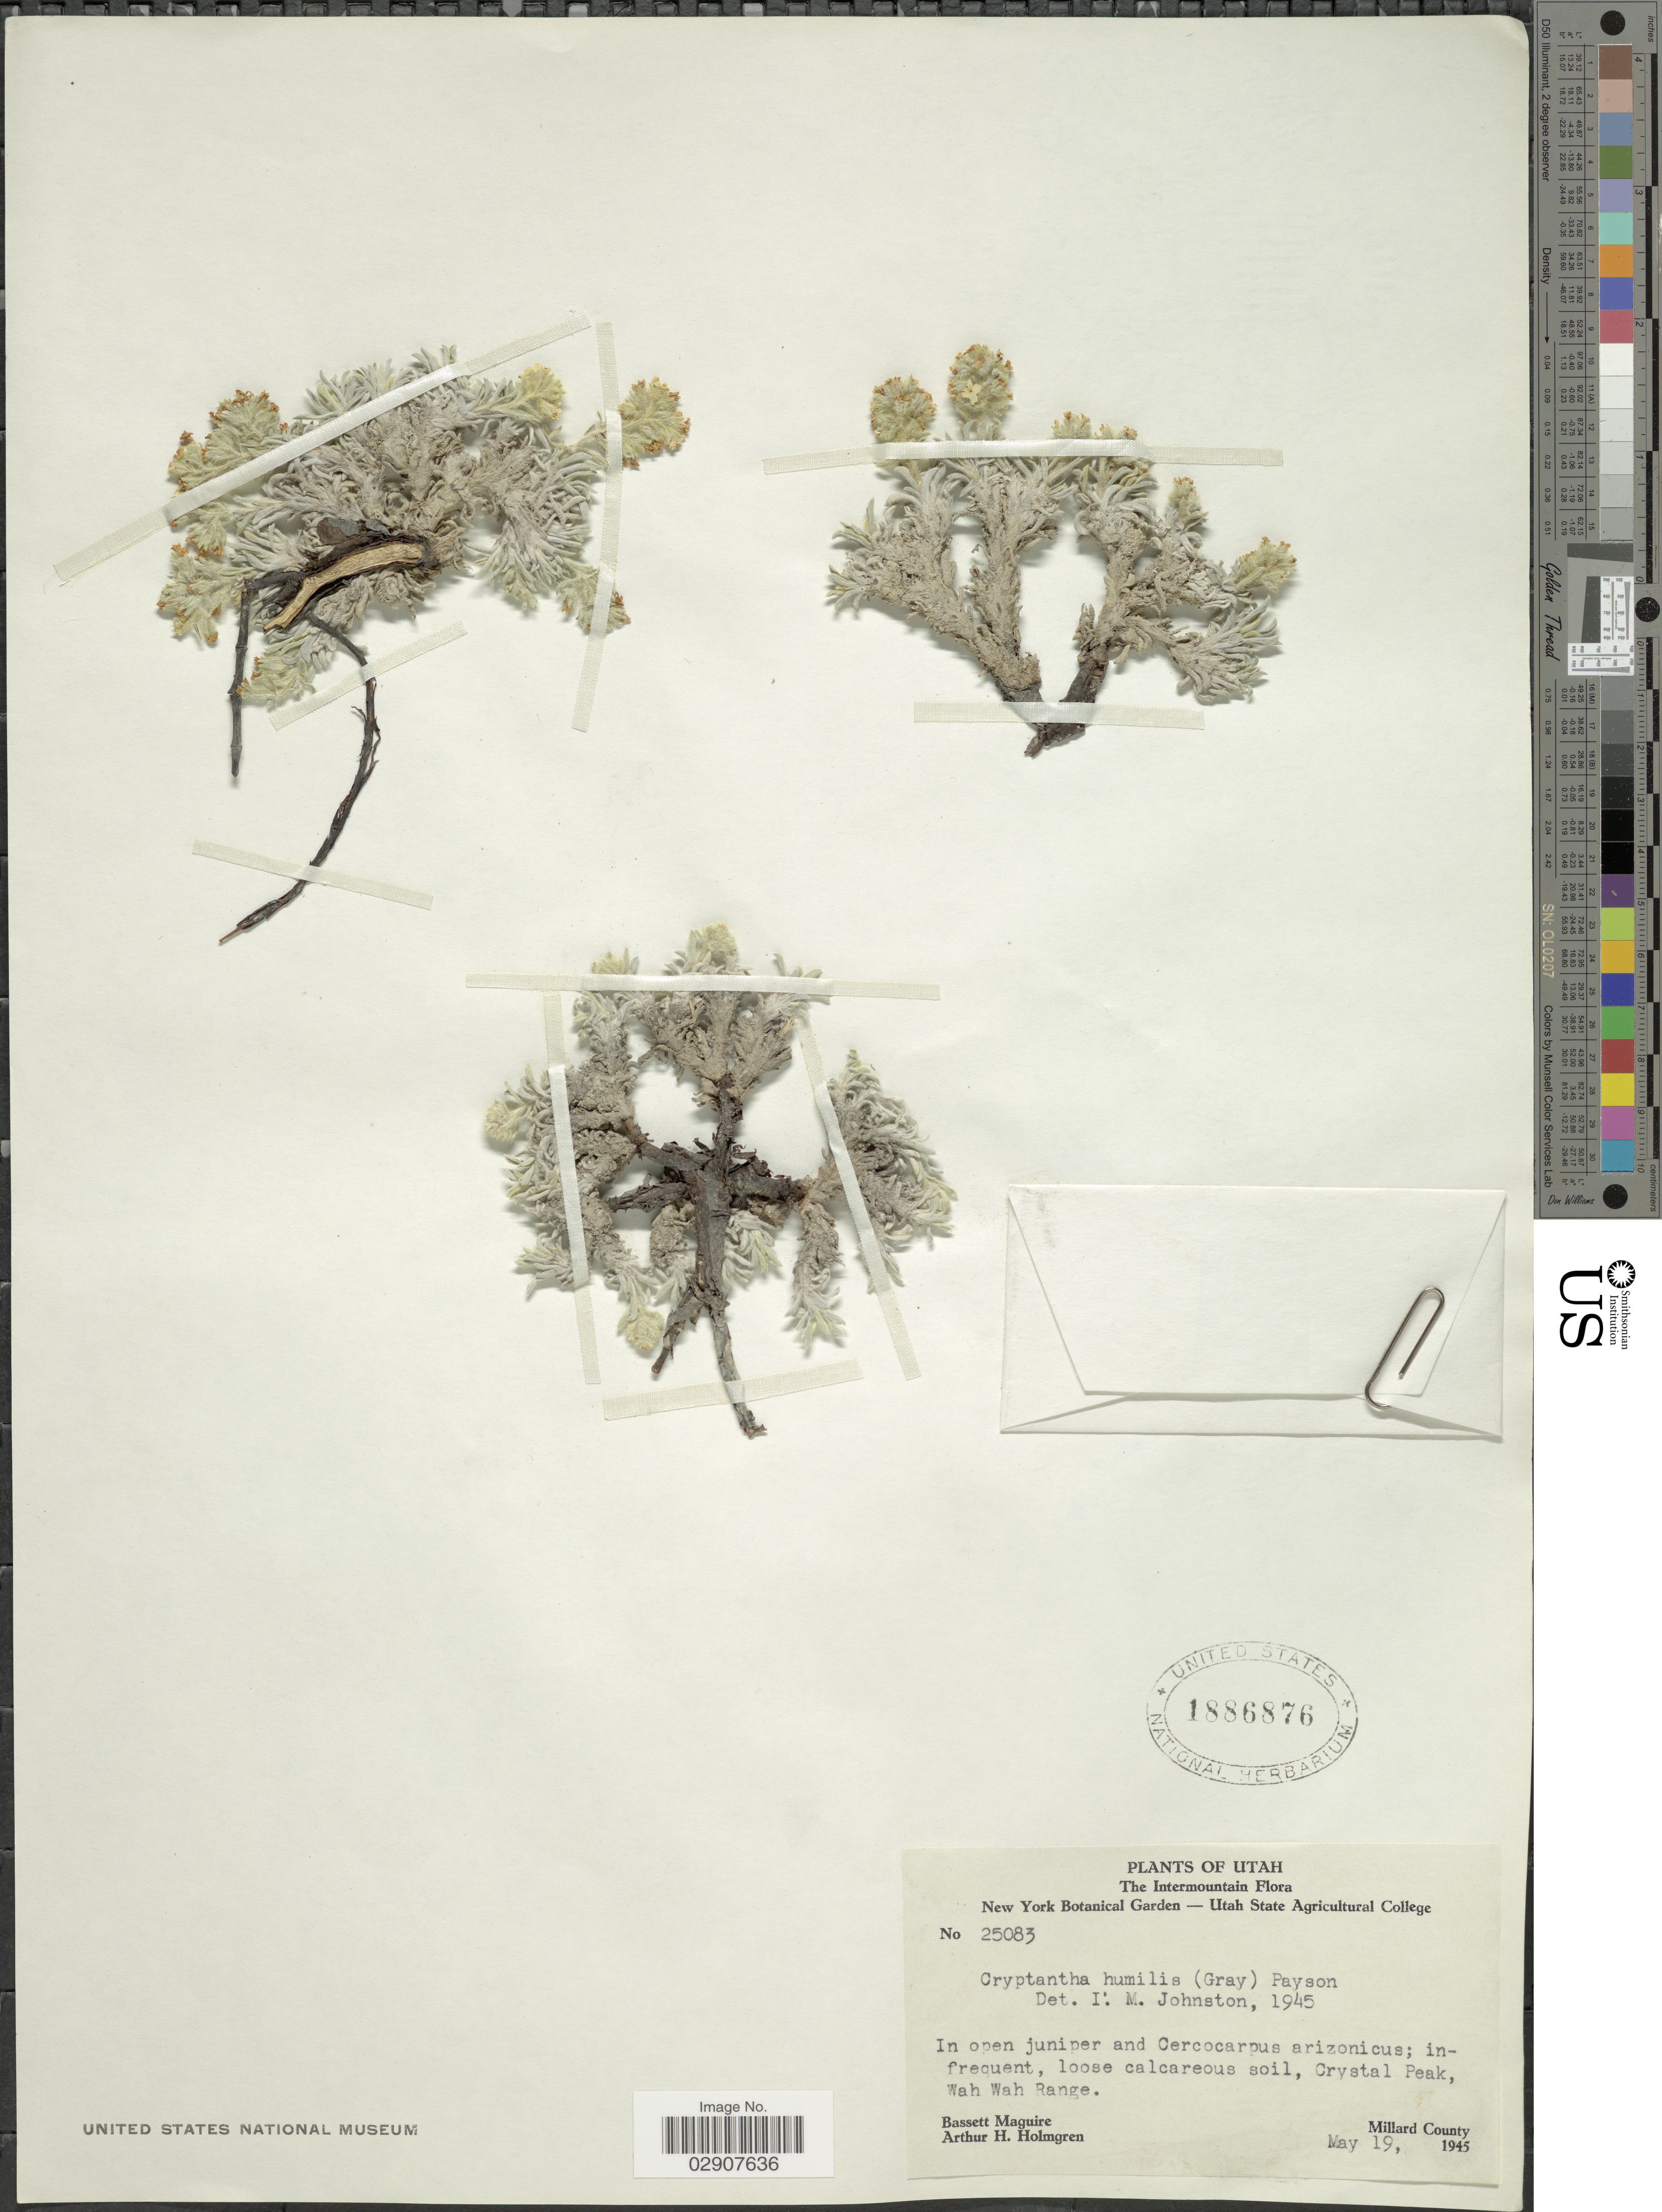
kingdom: Plantae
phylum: Tracheophyta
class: Magnoliopsida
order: Boraginales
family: Boraginaceae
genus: Cryptantha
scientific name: Cryptantha humilis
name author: (Greene) Payson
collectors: B. Maguire & A. H. Holmgren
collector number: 25083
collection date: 1945-05-19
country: United States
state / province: Utah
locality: The Intermountain, Crystal Peak, Wah Wah Range, Millard County.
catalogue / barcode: US 1886876